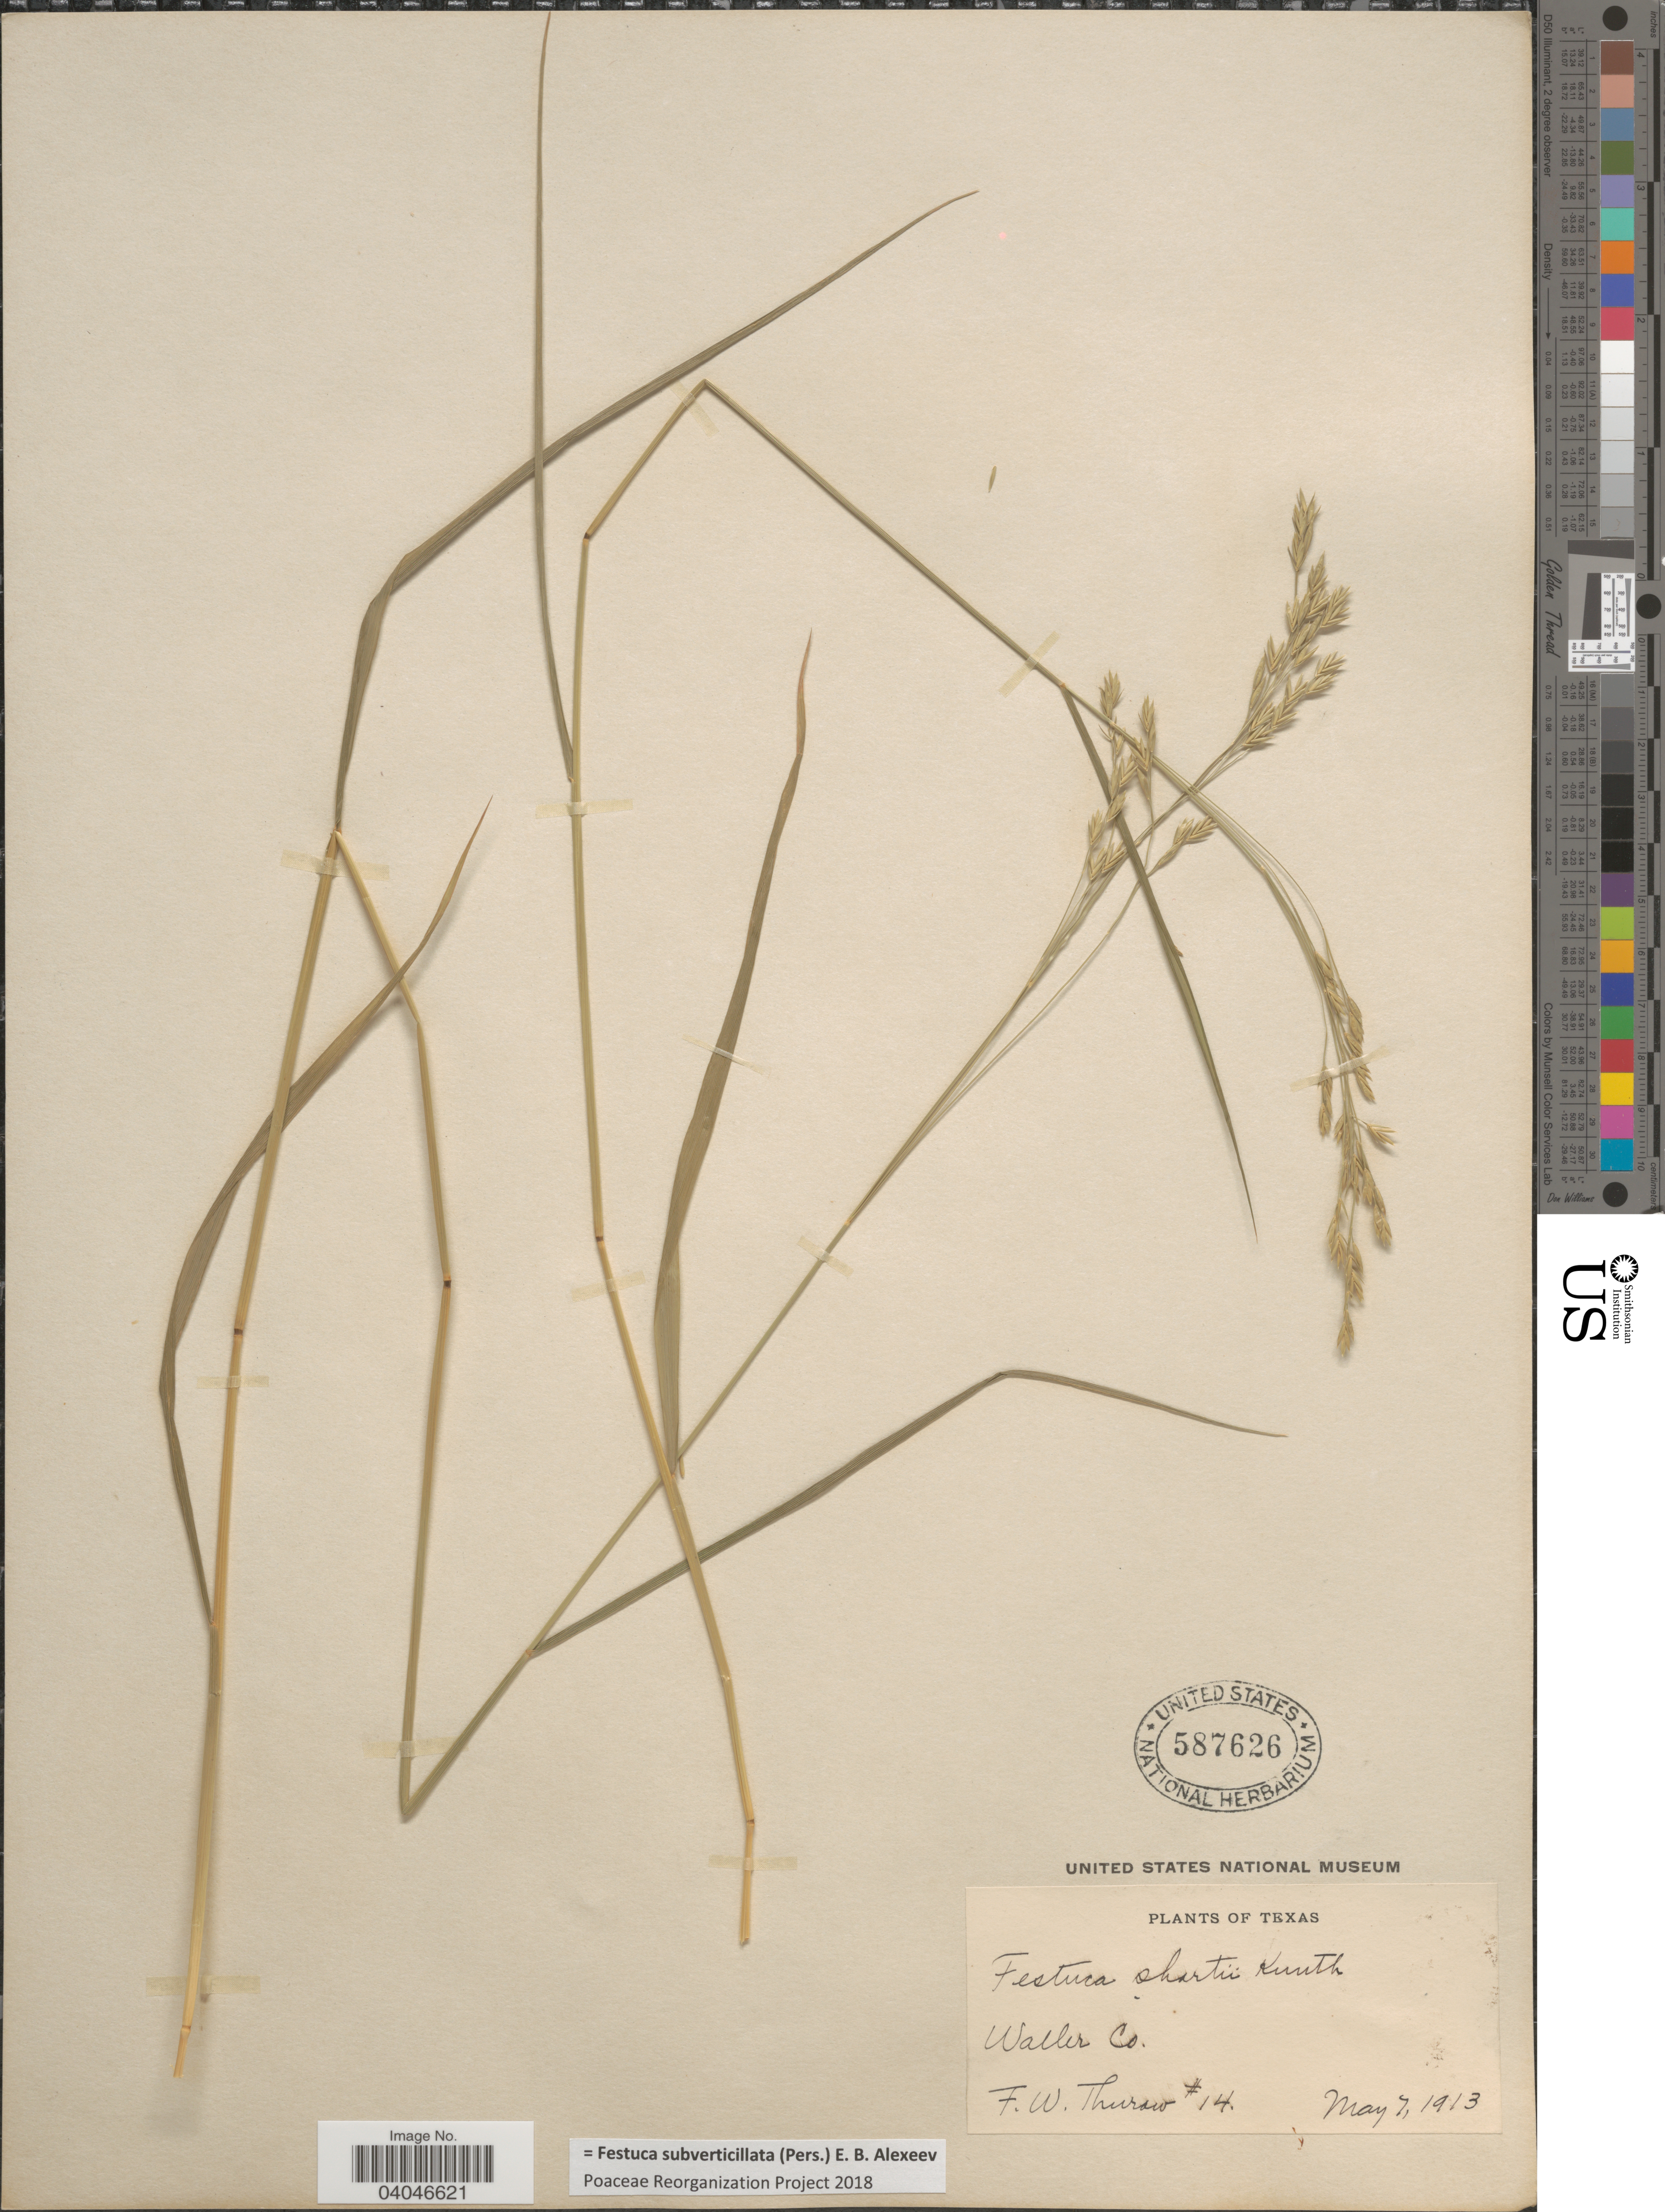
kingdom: Plantae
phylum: Tracheophyta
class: Liliopsida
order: Poales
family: Poaceae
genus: Festuca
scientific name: Festuca subverticillata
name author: (Pers.) E.B. Alexeev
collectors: F. W. Thurow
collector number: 14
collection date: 1913-05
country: United States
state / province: Texas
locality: Waller Co.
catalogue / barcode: US 587626